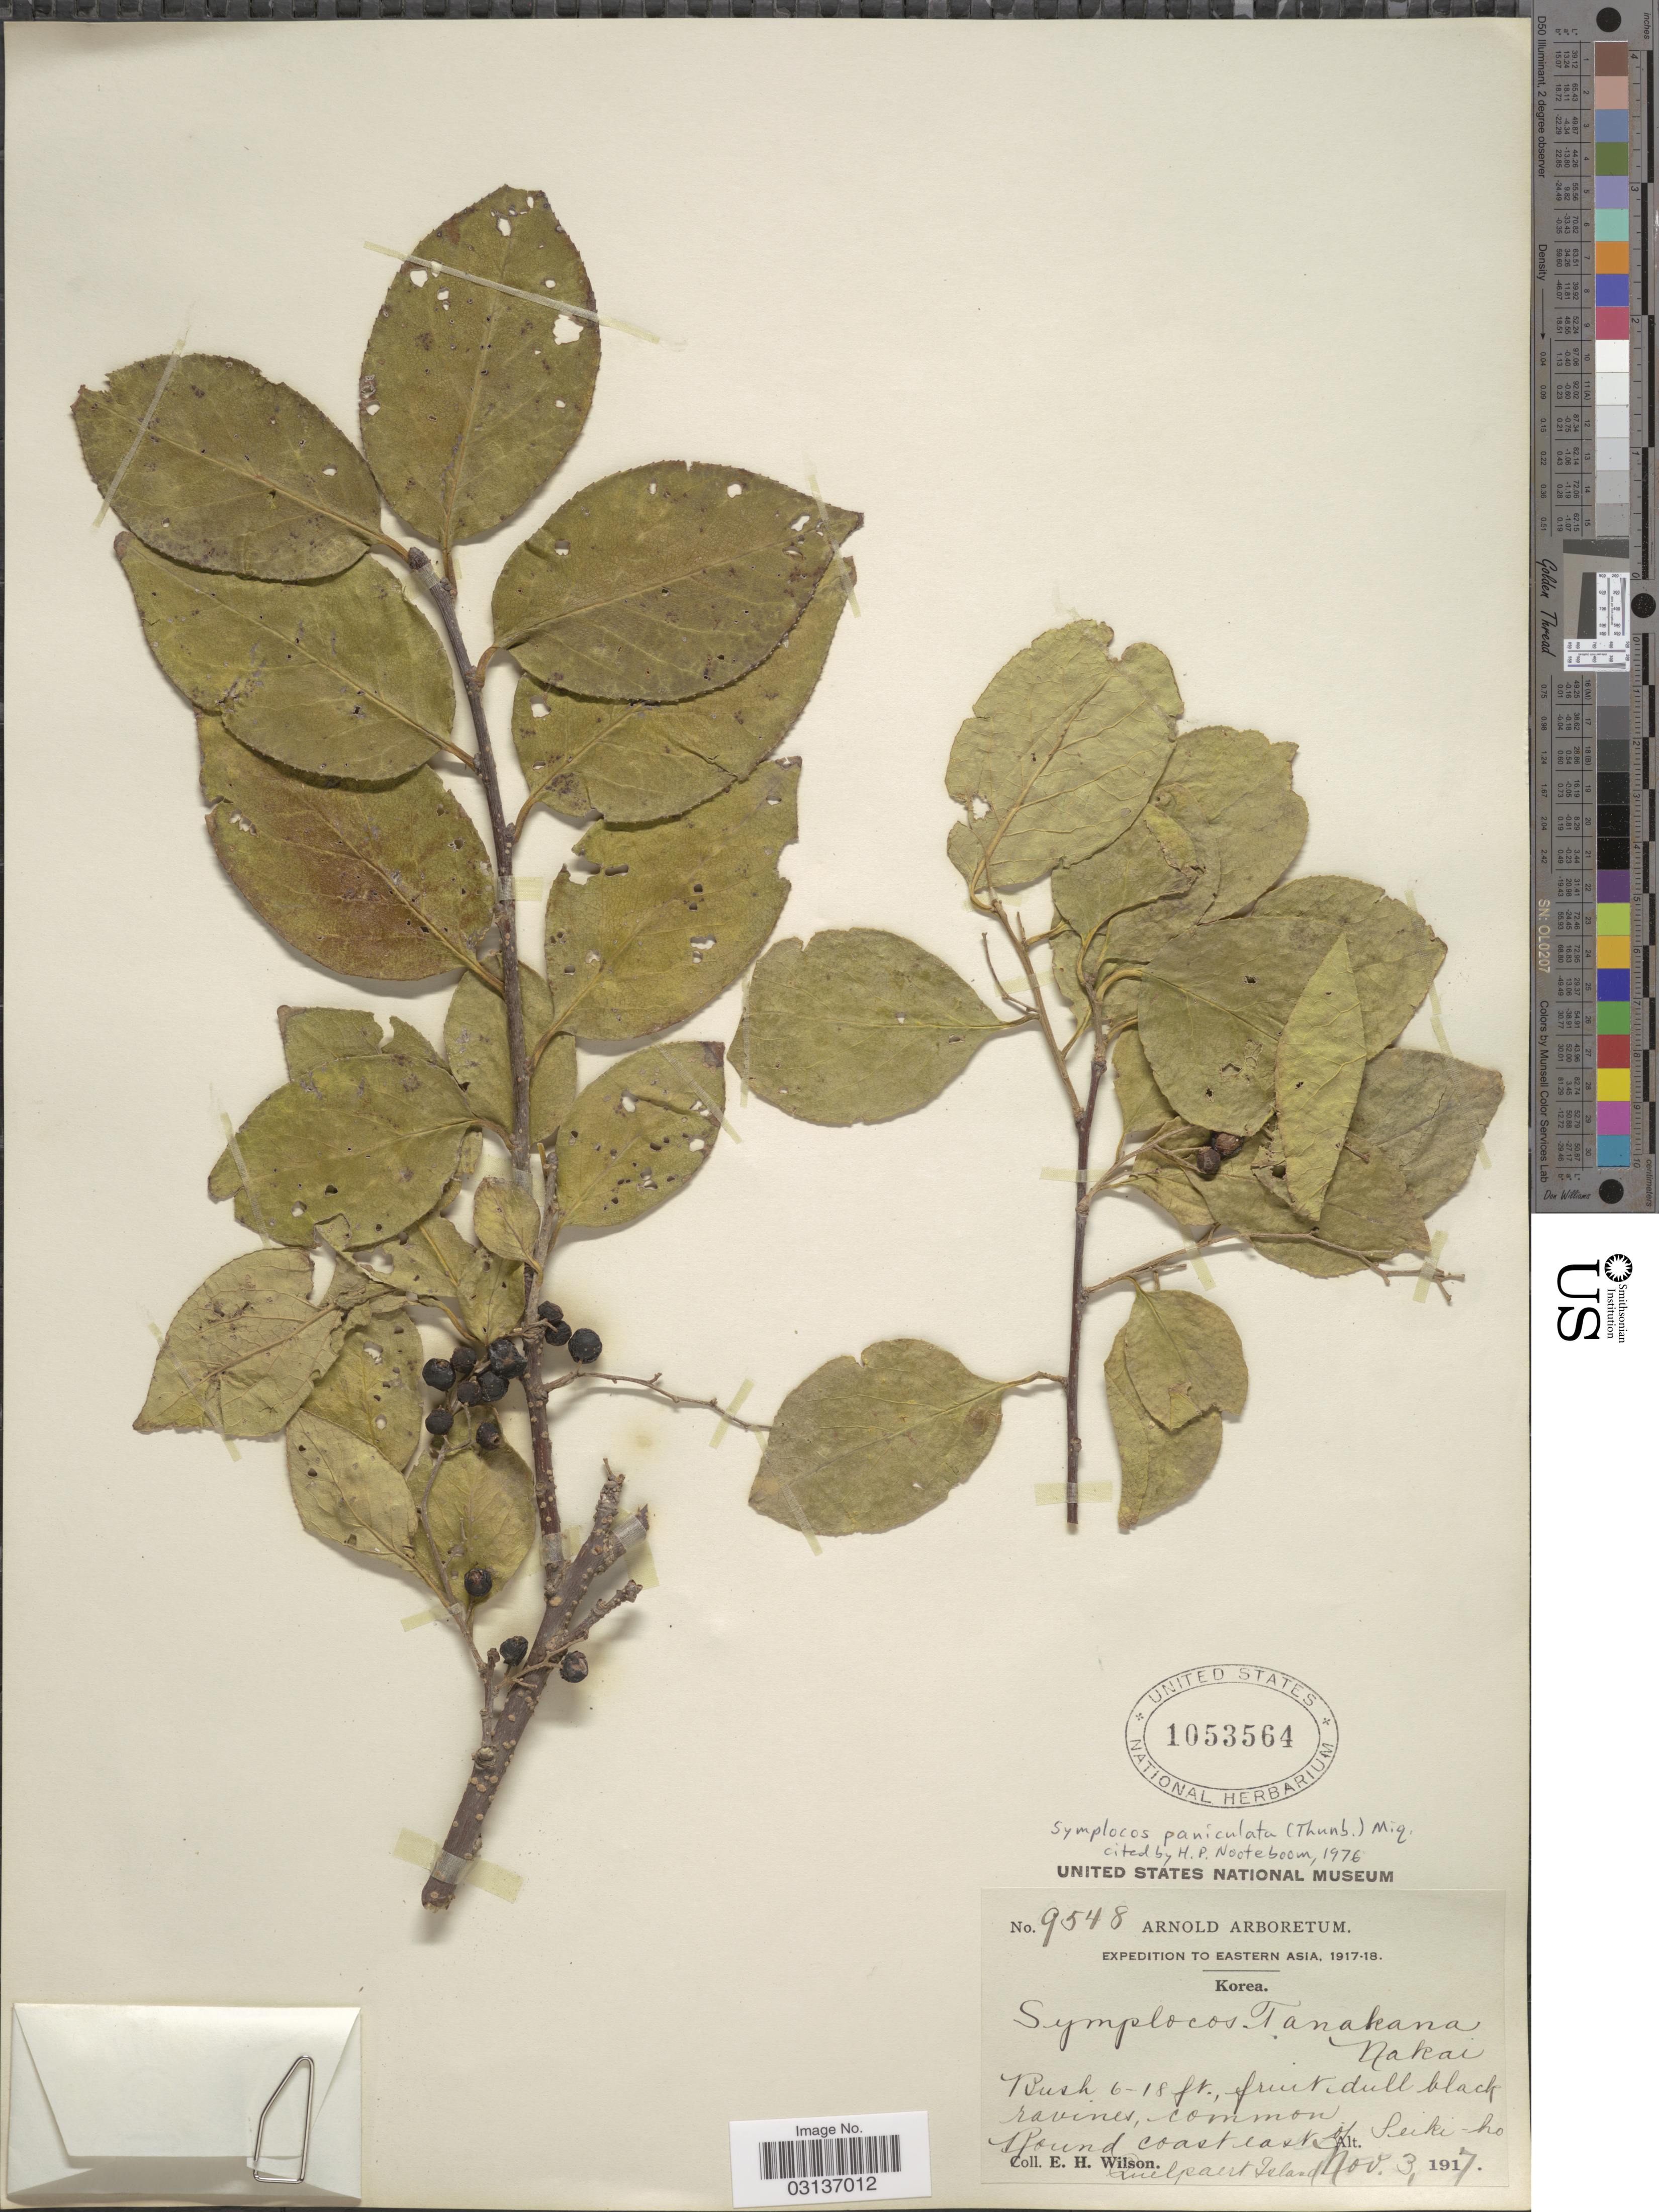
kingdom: Plantae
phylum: Tracheophyta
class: Magnoliopsida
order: Ericales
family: Symplocaceae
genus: Symplocos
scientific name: Symplocos paniculata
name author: Miq.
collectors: E. Wilson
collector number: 9548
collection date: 1917-11-03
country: South Korea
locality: Eastern Asia. Round coast east of Seiki-ho. Quelpaert Island.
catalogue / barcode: US 1053564